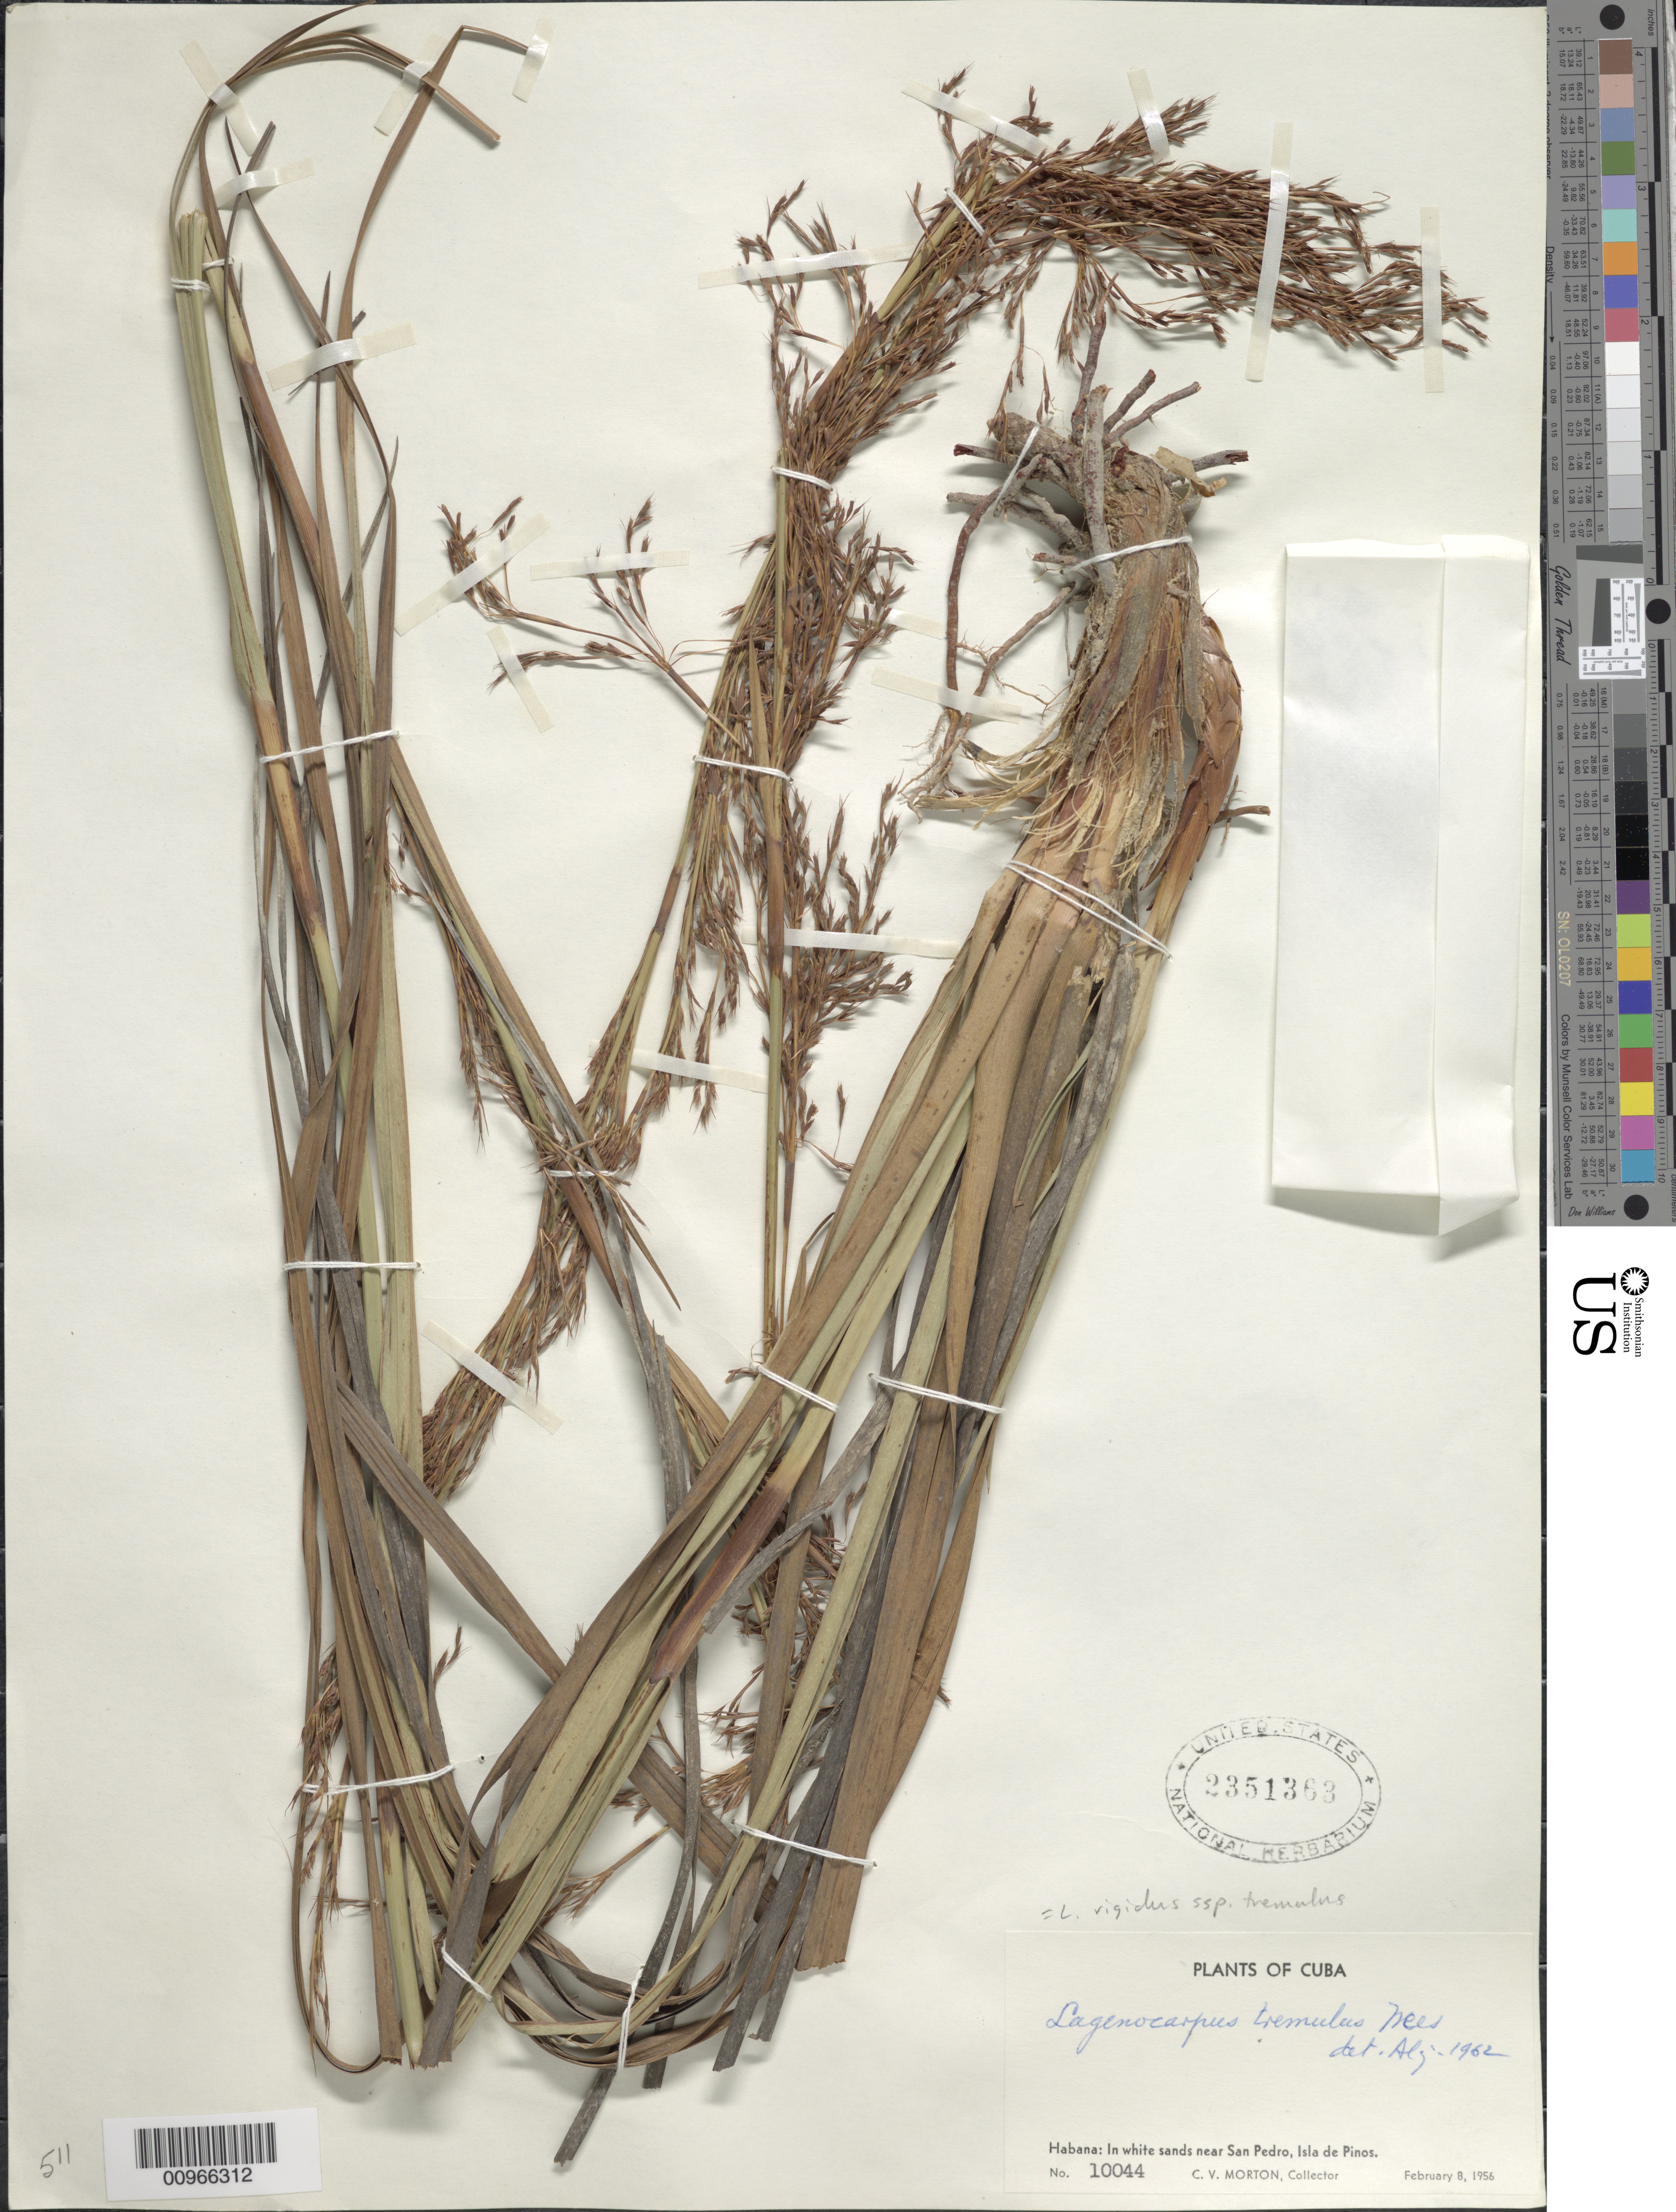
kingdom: Plantae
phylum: Tracheophyta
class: Liliopsida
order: Poales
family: Cyperaceae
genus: Lagenocarpus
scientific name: Lagenocarpus rigidus subsp. tremulus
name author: (Nees) T. Koyama & Maguire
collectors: C. V. Morton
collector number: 10044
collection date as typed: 08 Feb 1956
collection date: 1956-02-08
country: Cuba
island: Isla de la Juventud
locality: Isle of Pines, Near San Pedro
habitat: In white sands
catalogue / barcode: US 2351363